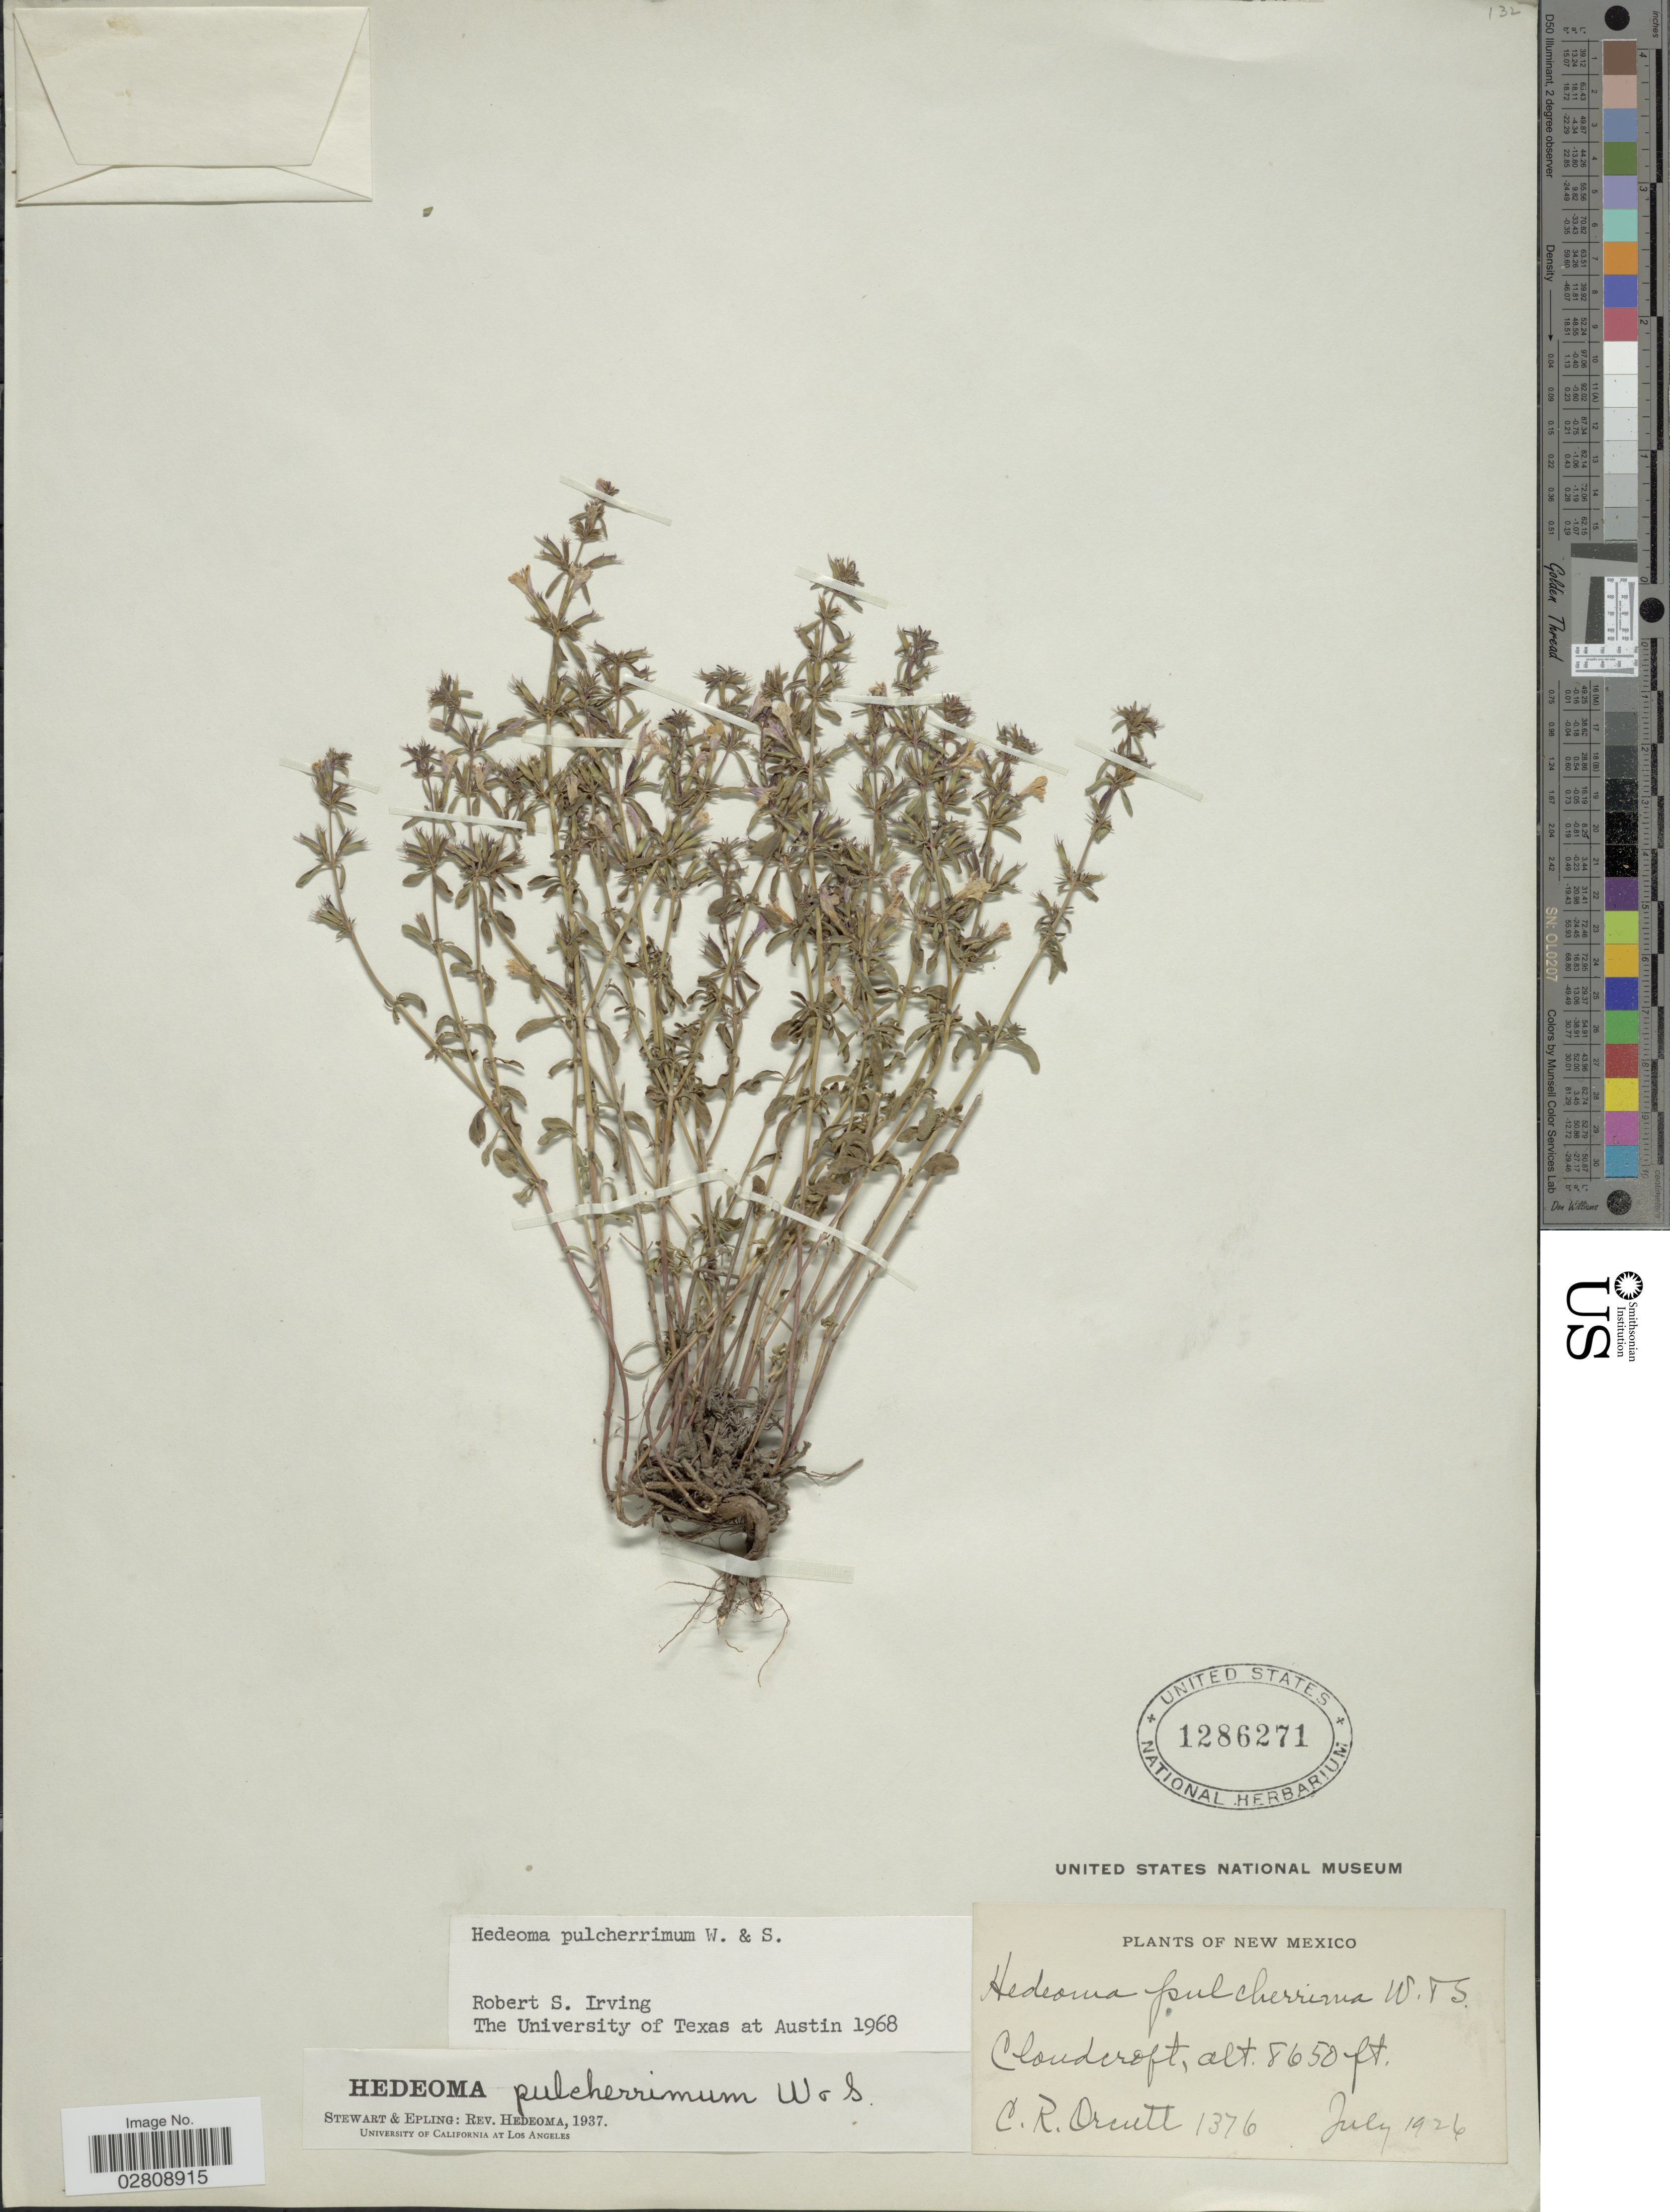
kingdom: Plantae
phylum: Tracheophyta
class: Magnoliopsida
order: Lamiales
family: Lamiaceae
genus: Hedeoma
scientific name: Hedeoma pulcherrima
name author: Wooton & Standl.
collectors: C. R. Orcutt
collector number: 1376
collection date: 1926-07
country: United States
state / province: New Mexico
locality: Cloudcroft.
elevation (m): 2637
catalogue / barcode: US 1286271